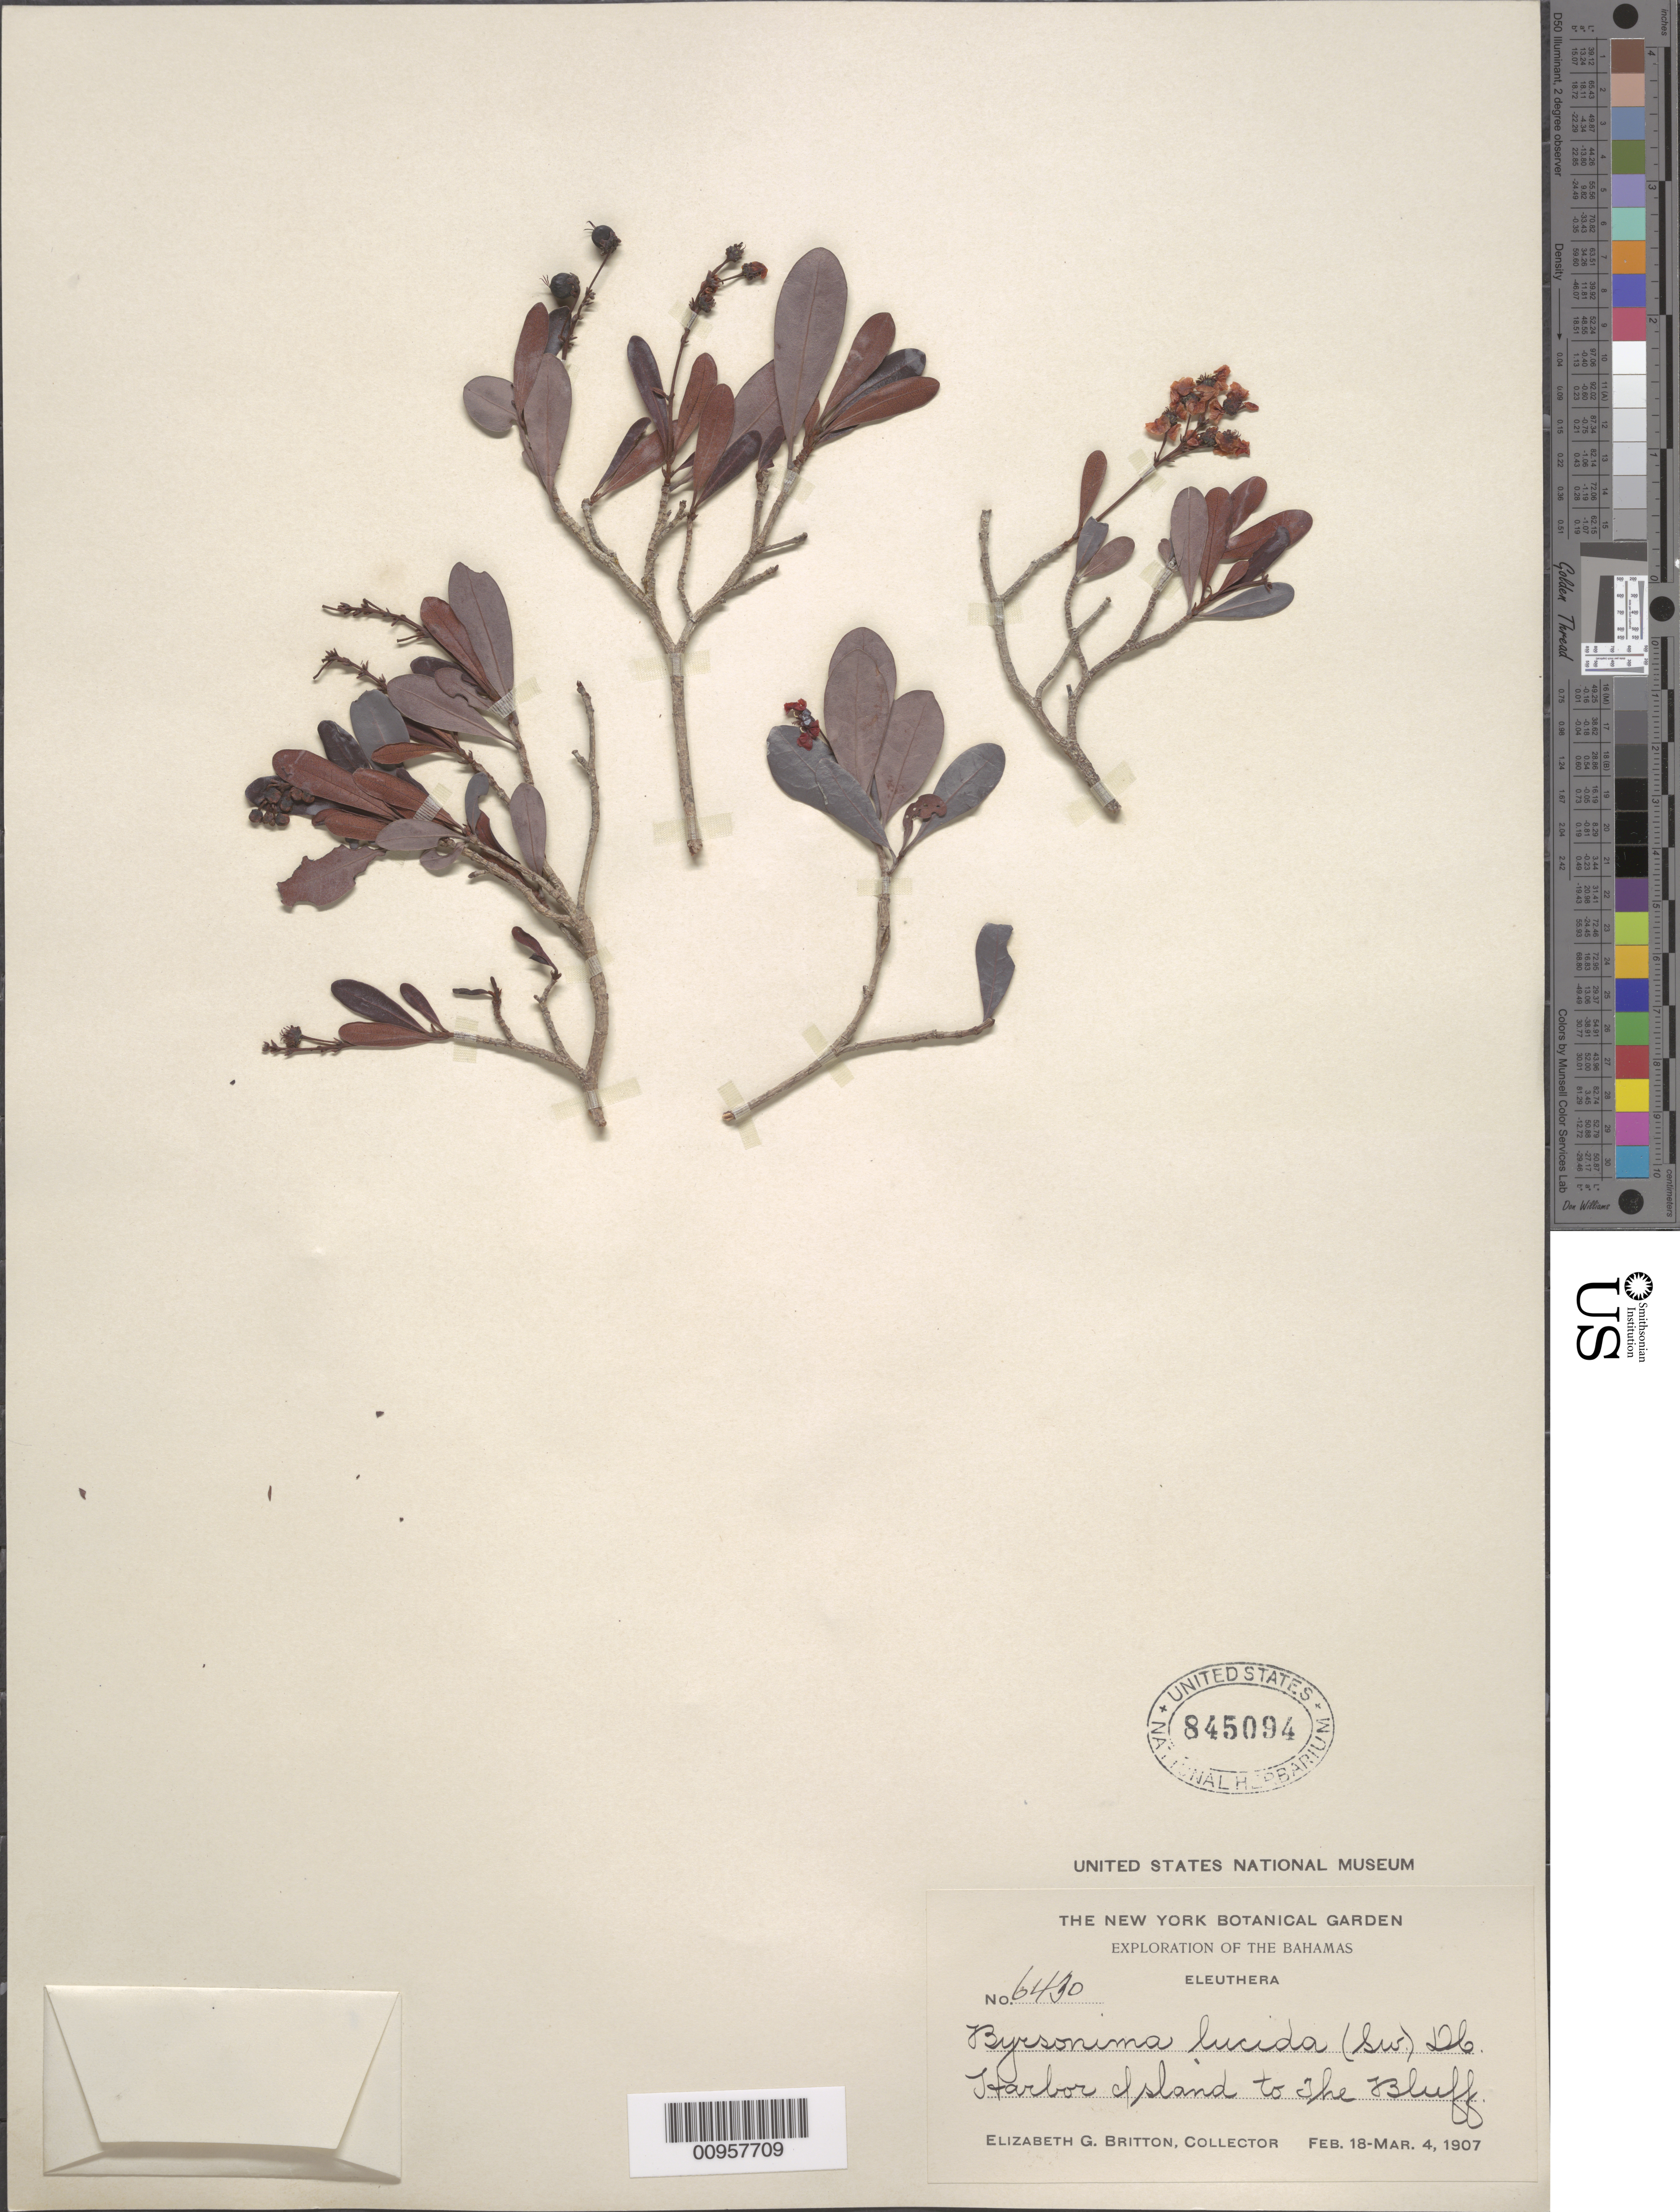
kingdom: Plantae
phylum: Tracheophyta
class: Magnoliopsida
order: Malpighiales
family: Malpighiaceae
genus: Byrsonima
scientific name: Byrsonima lucida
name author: (Mill.) DC.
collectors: E. G. Britton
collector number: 6430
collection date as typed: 18 Feb 1907 to 04 Mar 1907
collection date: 1907-02-18/1907-03-04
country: Bahamas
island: Eleuthera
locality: Harbor Island to the Bluff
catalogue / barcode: US 845094